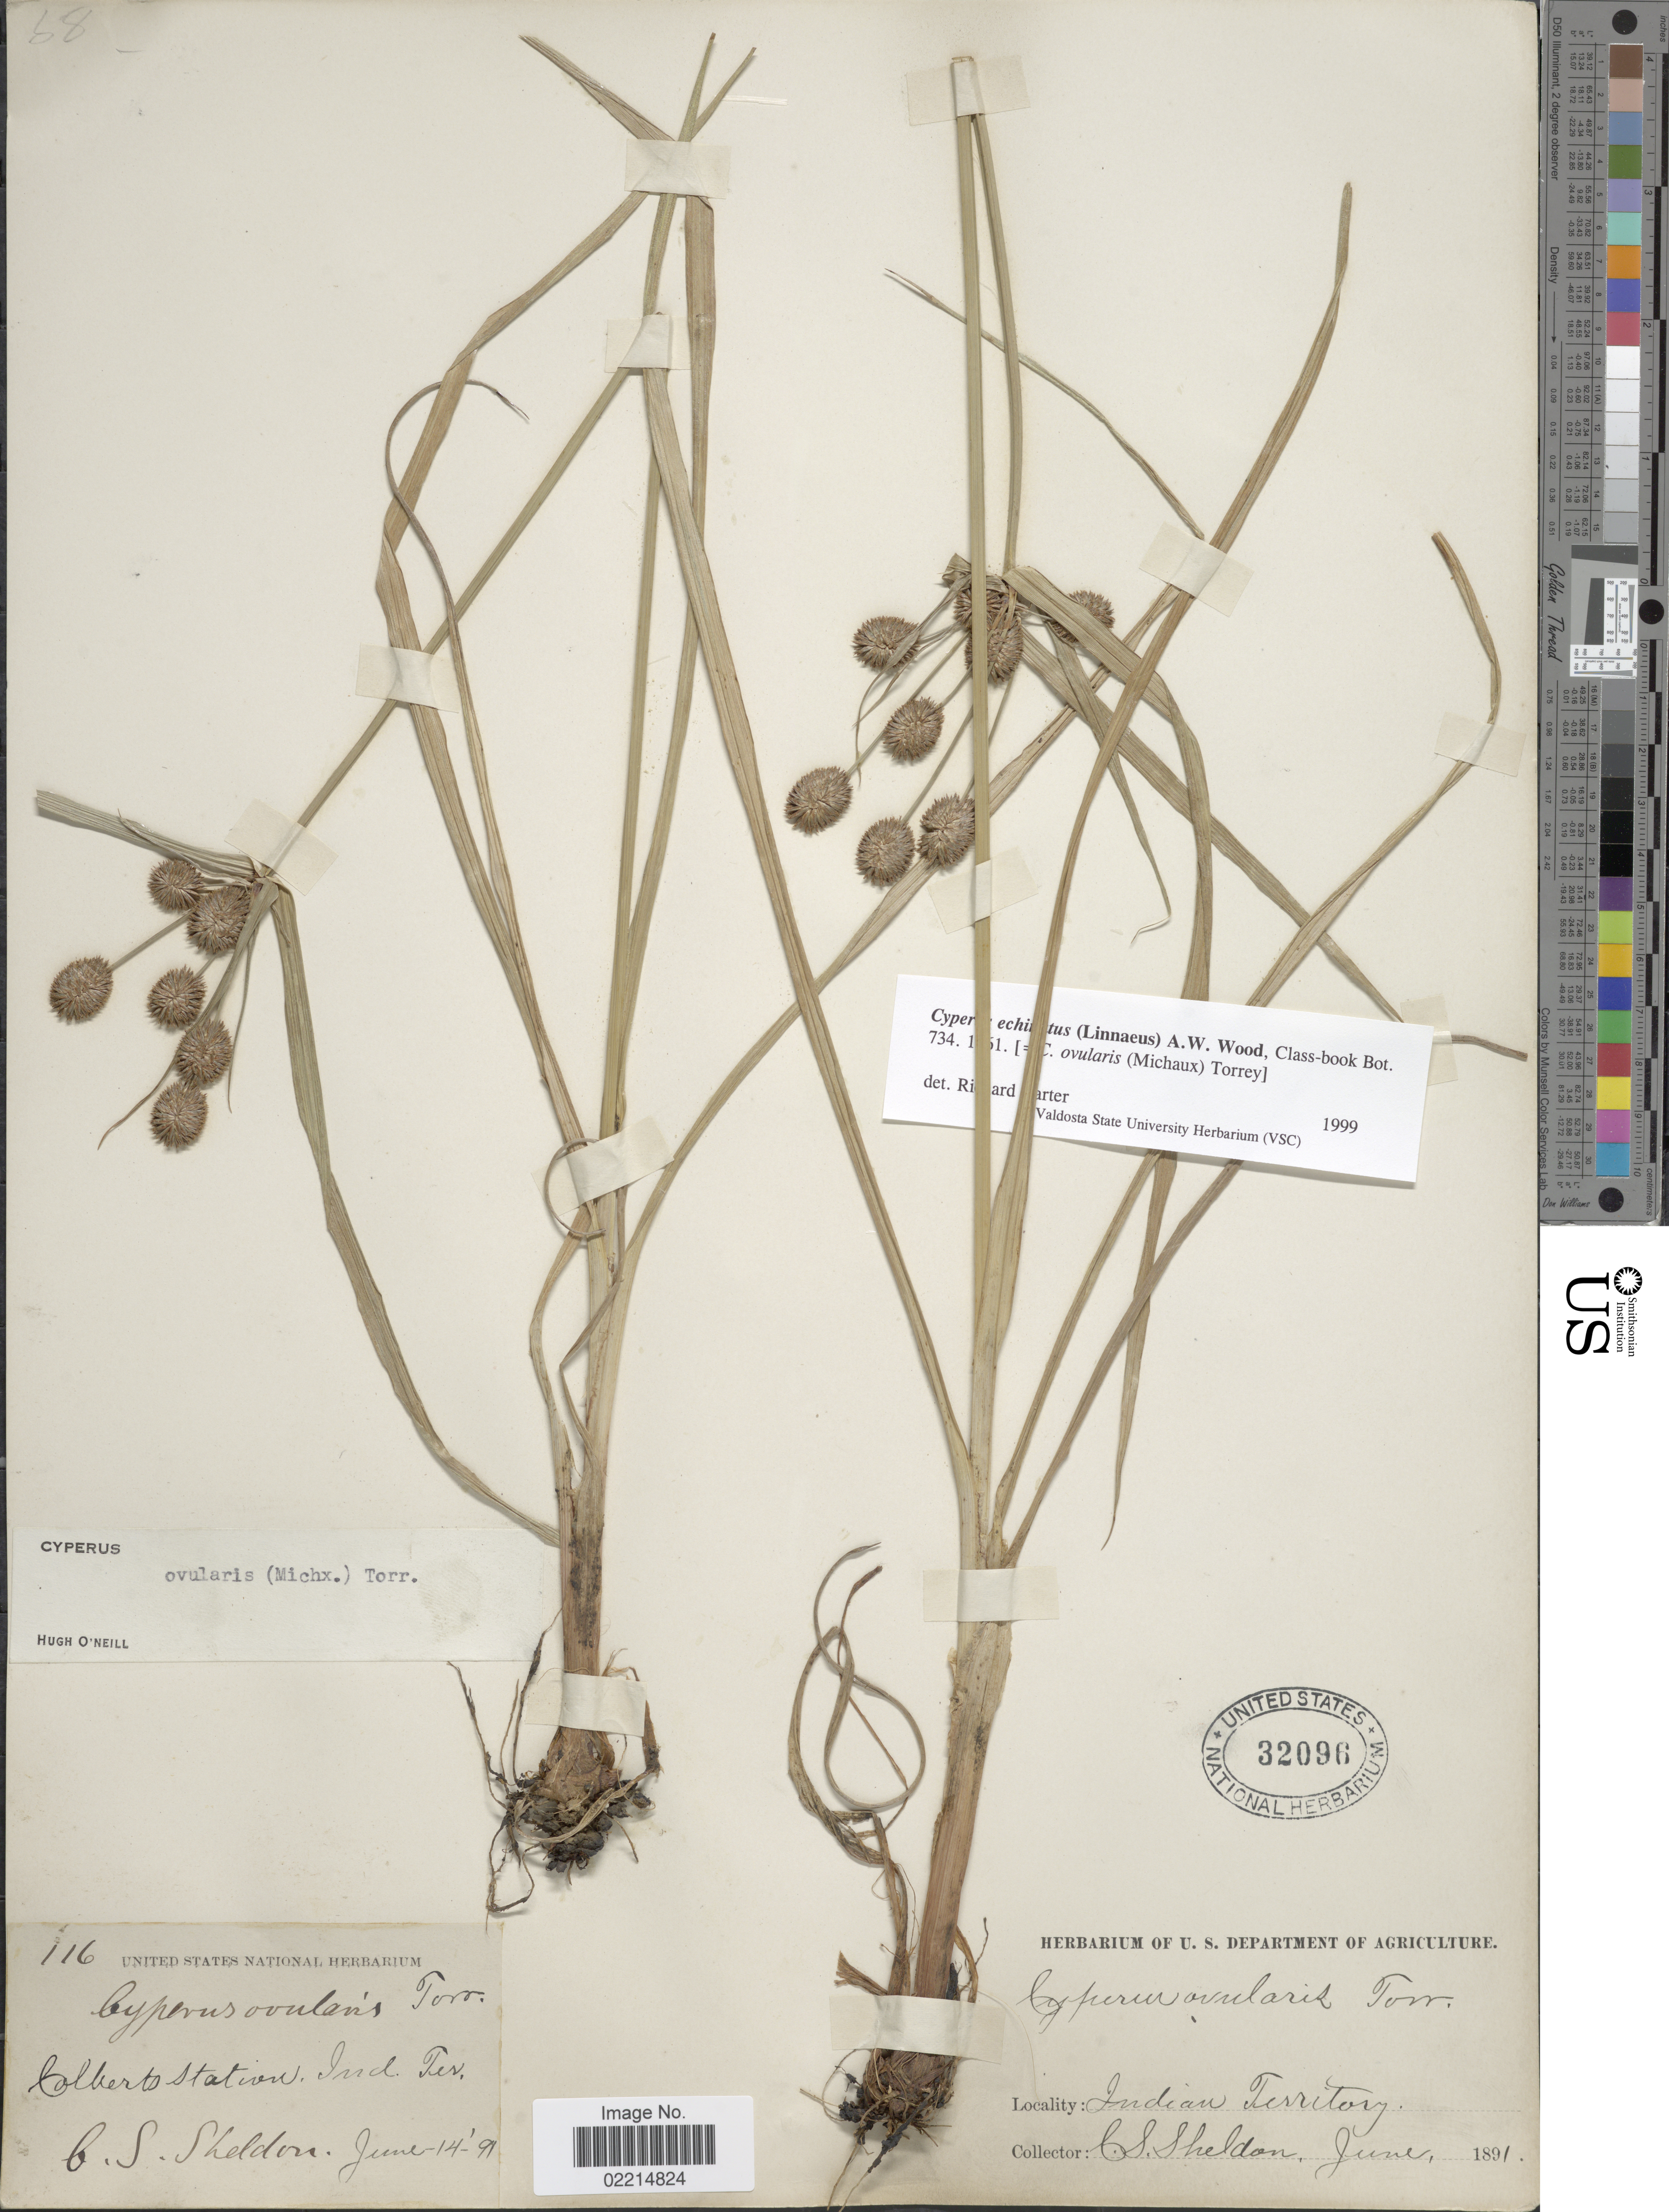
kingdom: Plantae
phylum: Tracheophyta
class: Liliopsida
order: Poales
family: Cyperaceae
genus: Cyperus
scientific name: Cyperus echinatus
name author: (L.) Alph. Wood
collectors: C. S. Sheldon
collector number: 116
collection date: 1891-06-14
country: United States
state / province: Oklahoma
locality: Indian Territory, Colberts Station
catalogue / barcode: US 32096